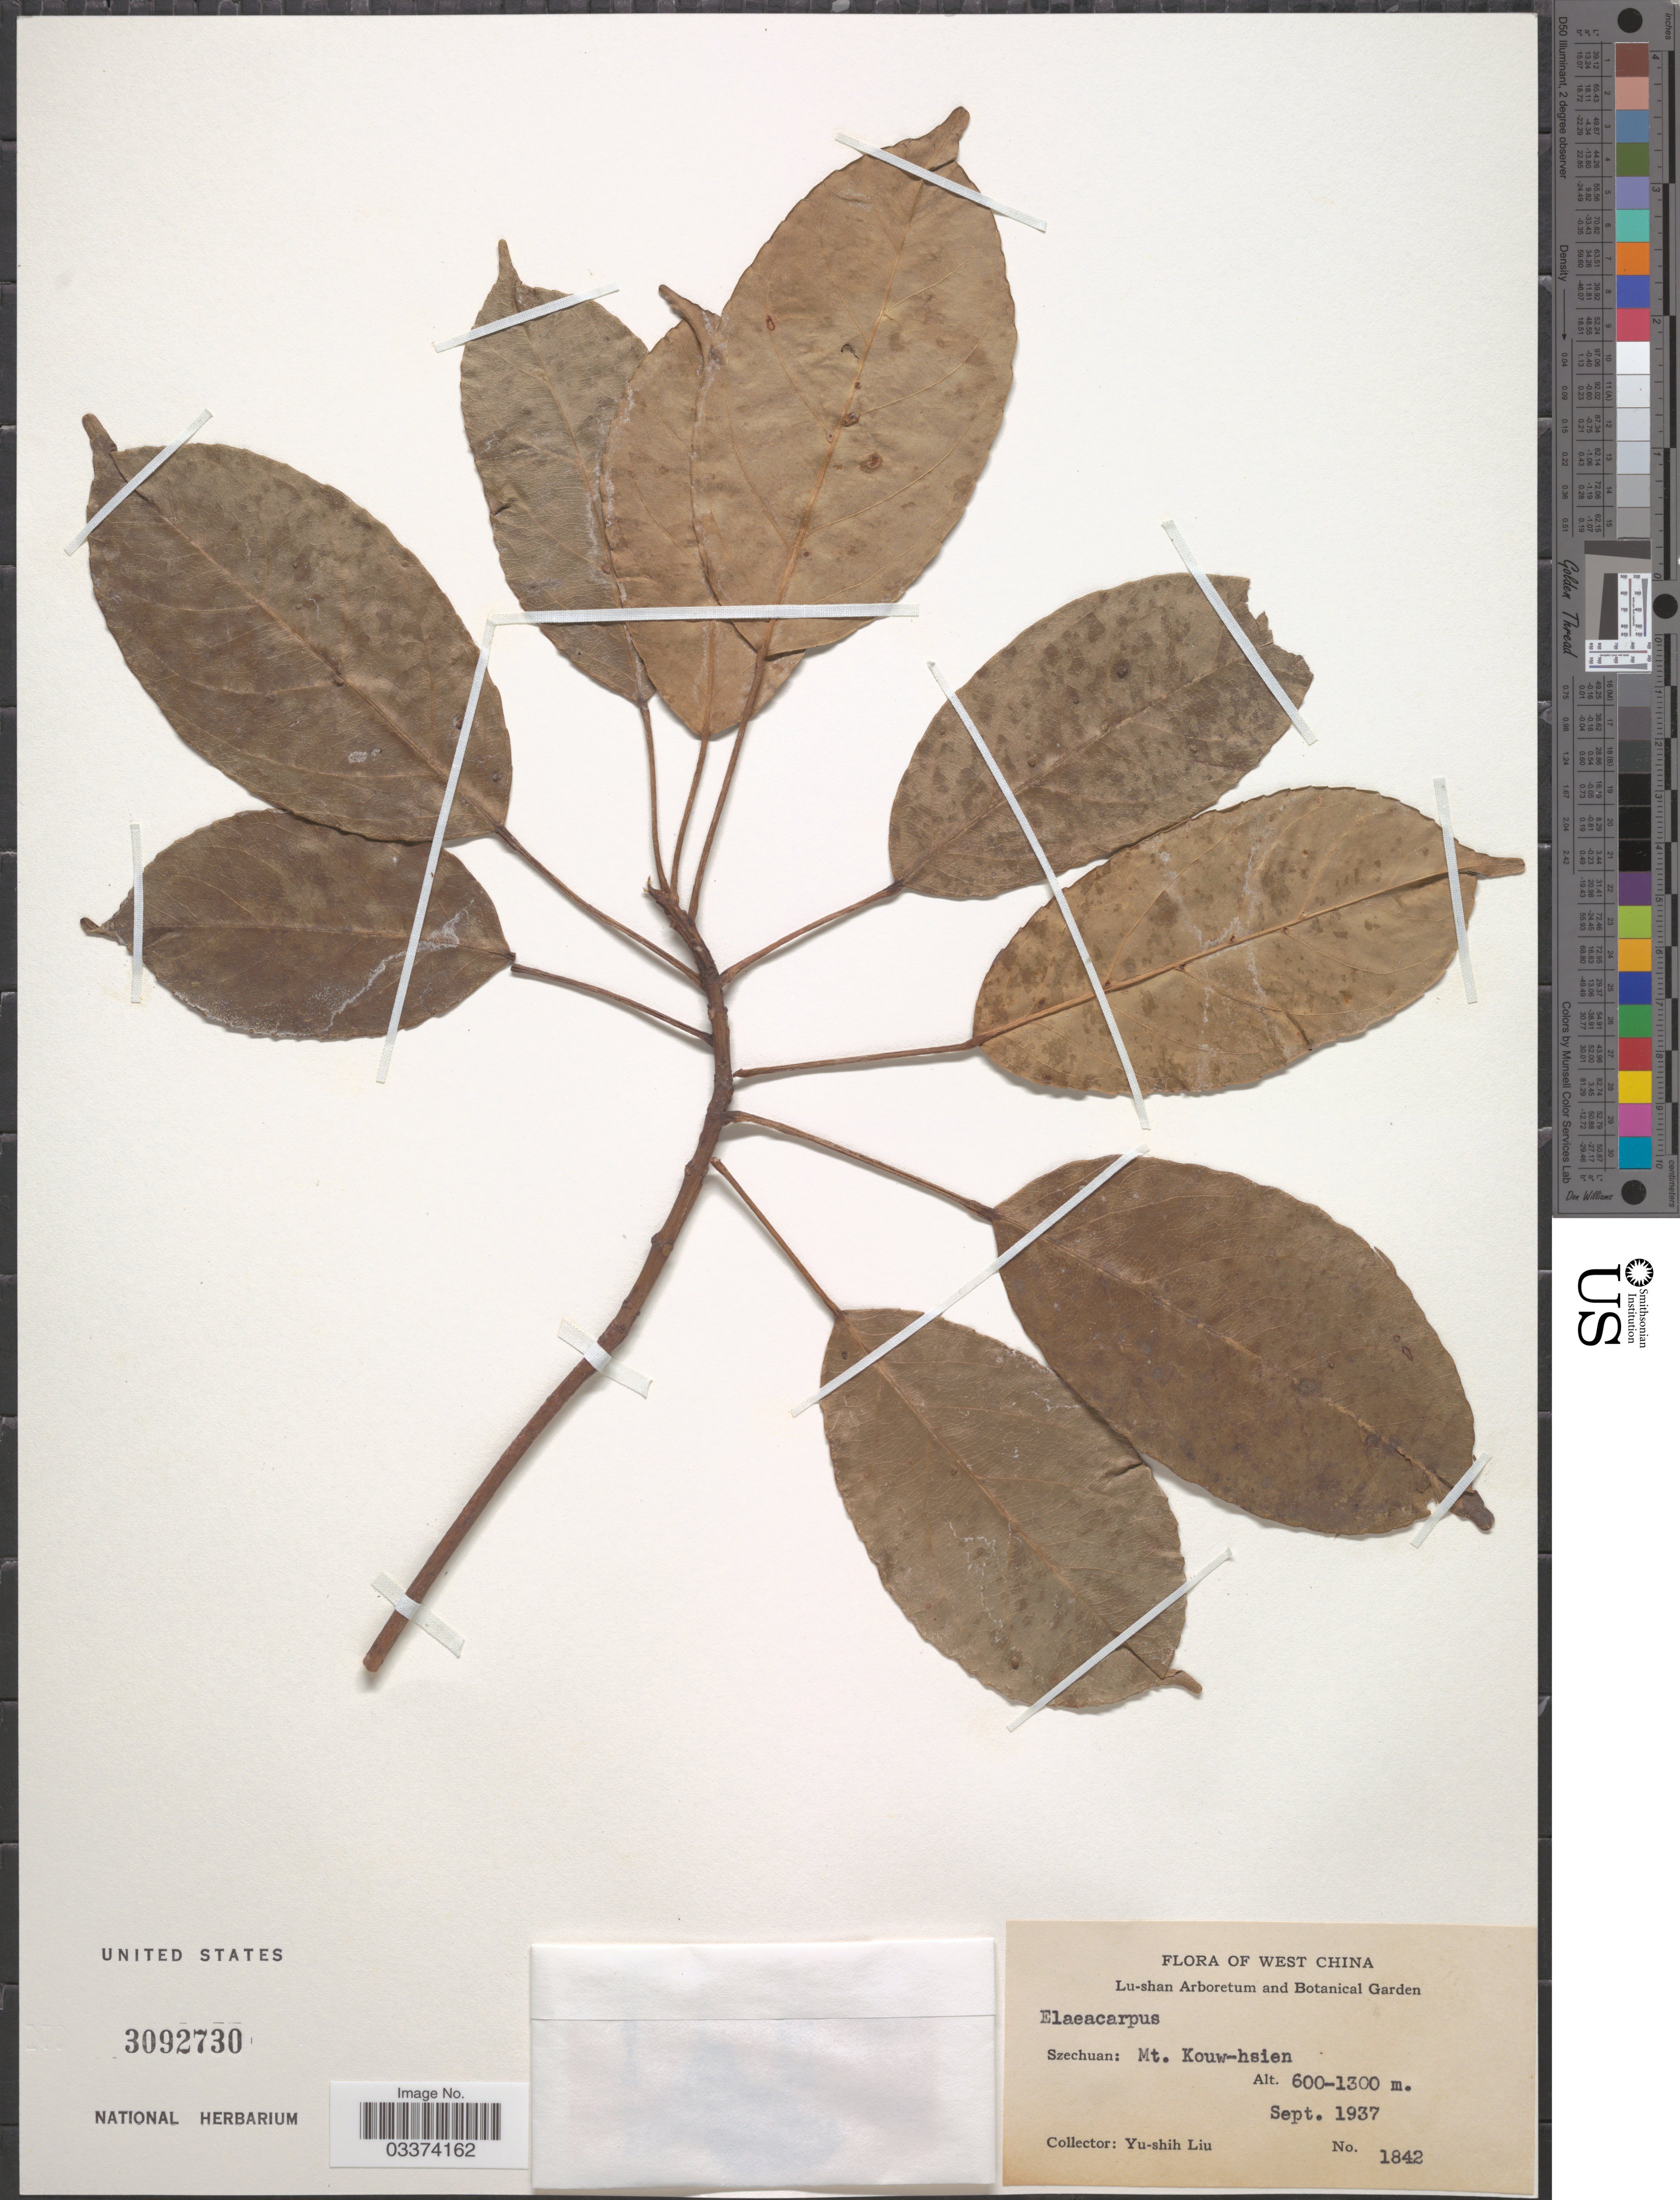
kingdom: Plantae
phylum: Tracheophyta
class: Magnoliopsida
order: Oxalidales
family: Elaeocarpaceae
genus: Elaeocarpus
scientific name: Elaeocarpus sp.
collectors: Y.-S. Liu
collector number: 1842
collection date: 1937-09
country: China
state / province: Sichuan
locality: West China. Szechuan: Mt. Kouw-hsien.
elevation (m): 600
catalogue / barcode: US 3092730